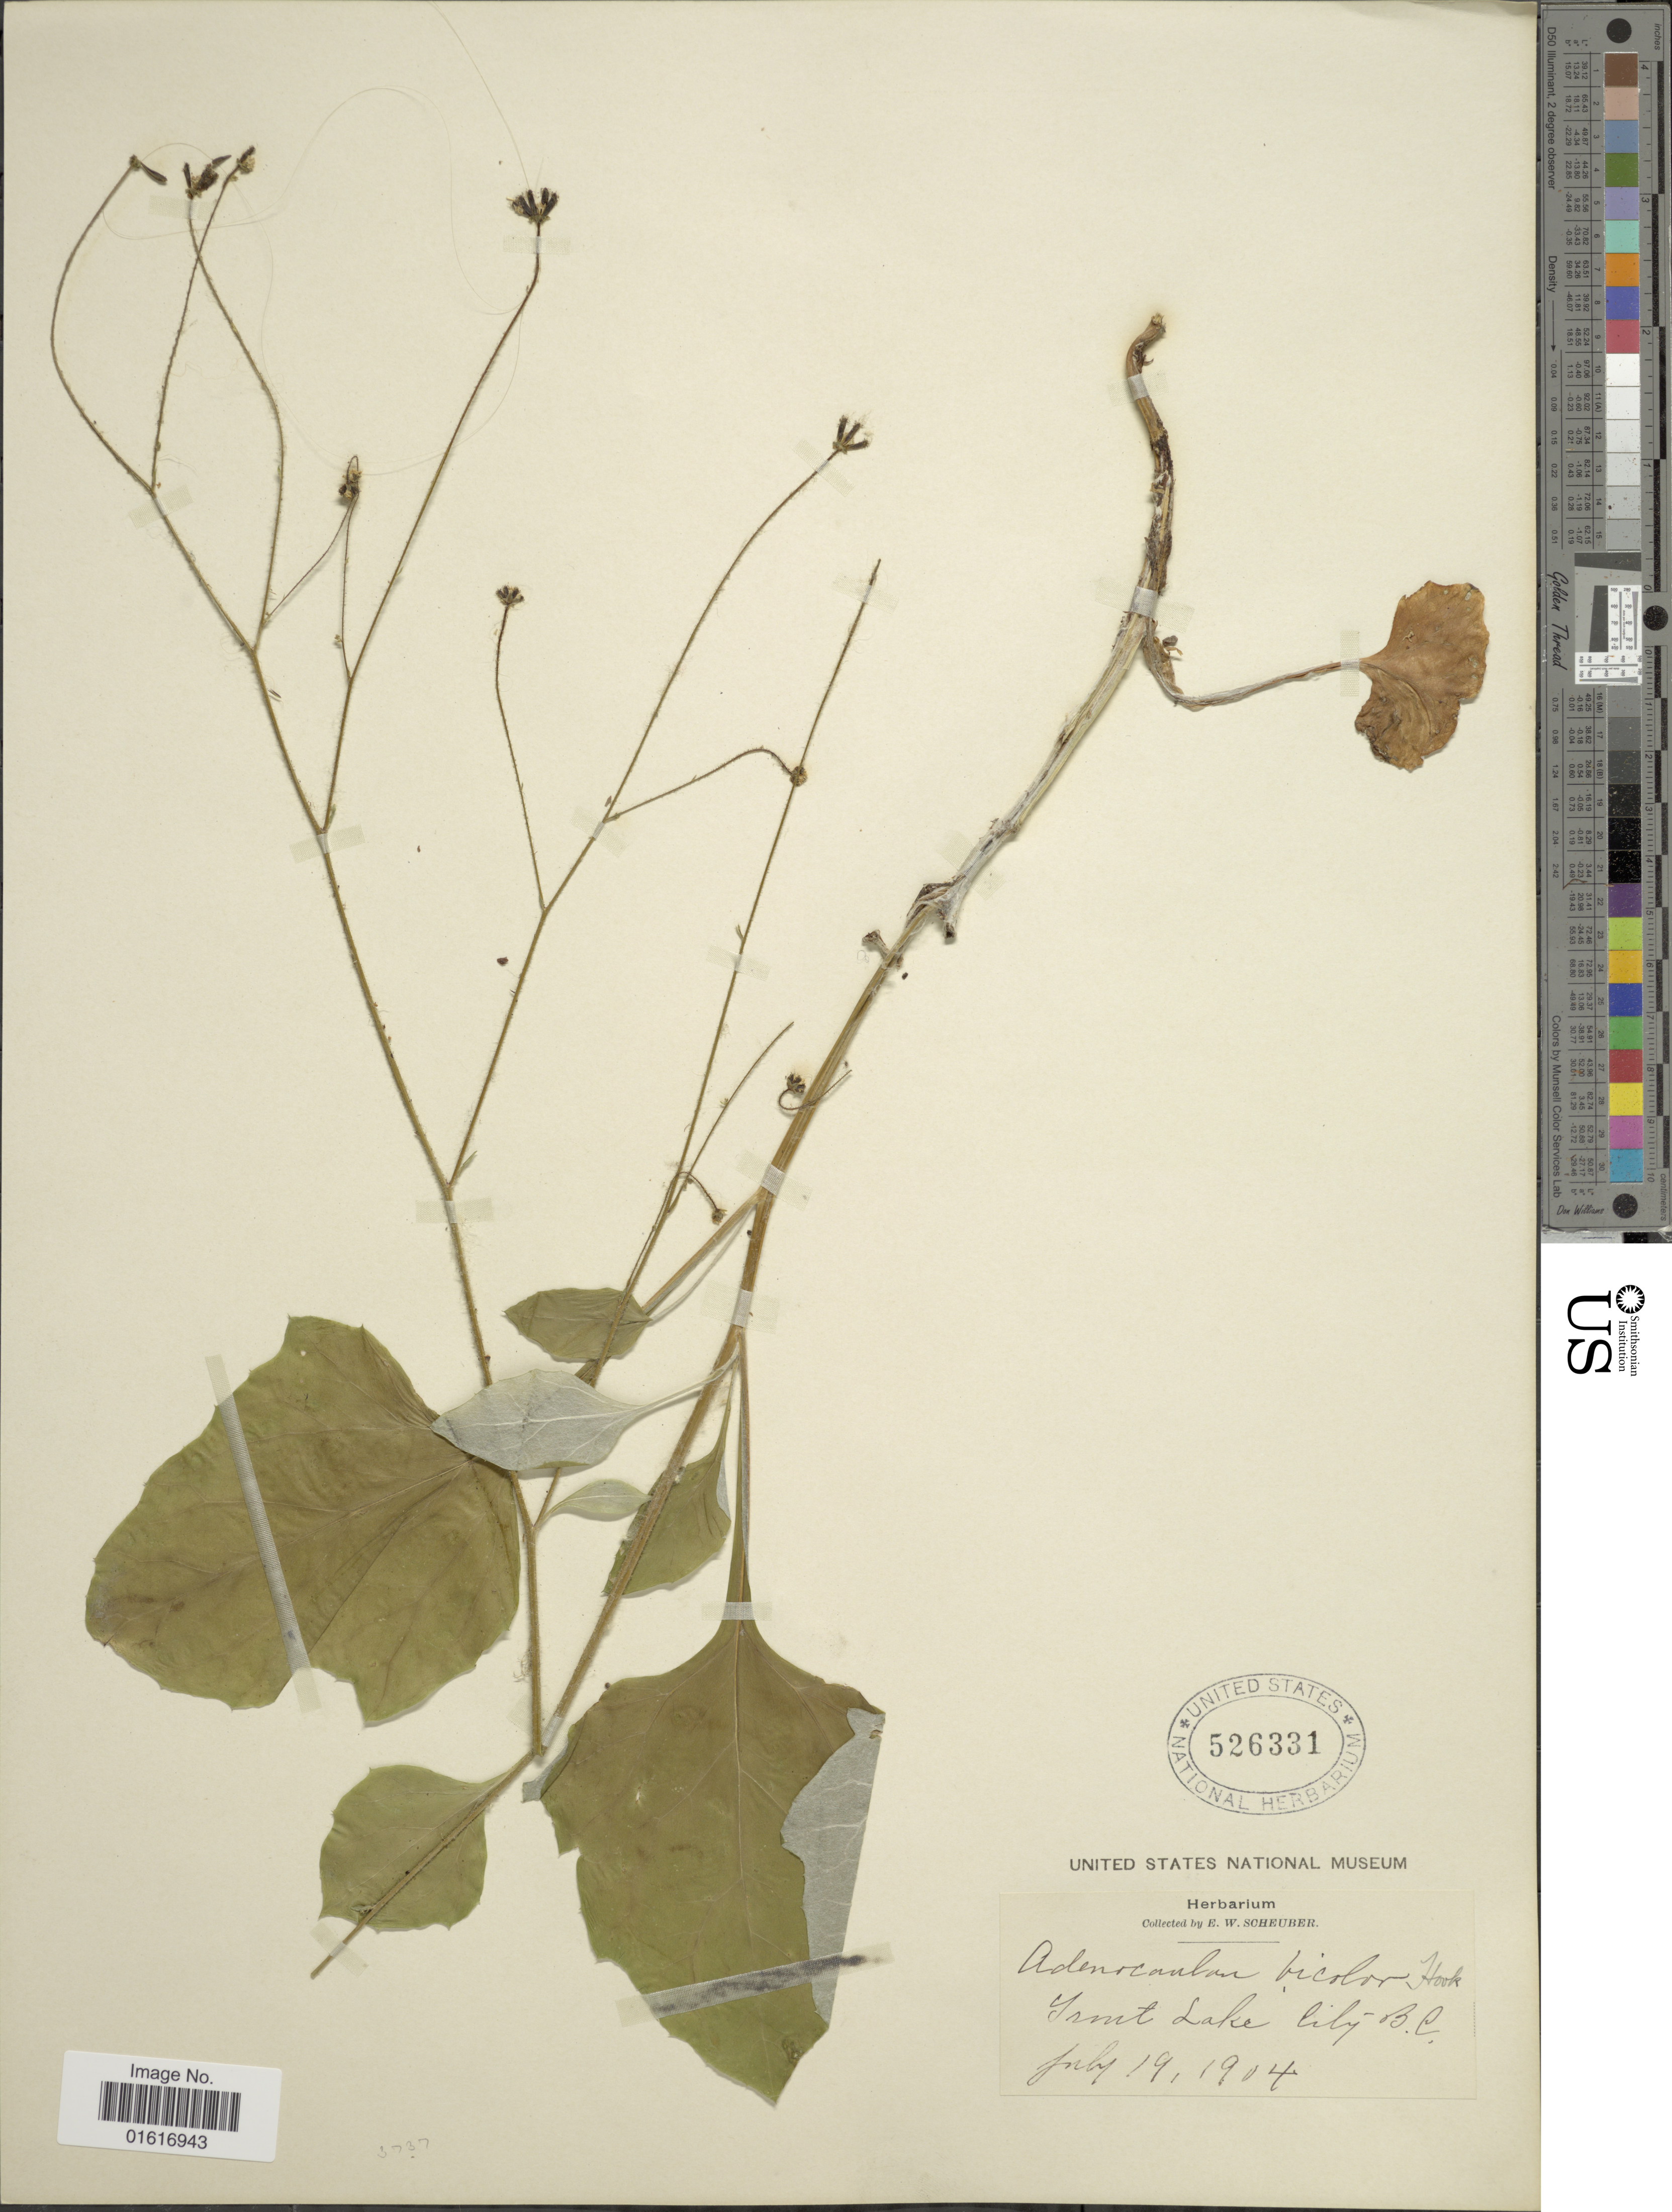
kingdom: Plantae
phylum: Tracheophyta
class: Magnoliopsida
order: Asterales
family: Asteraceae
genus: Adenocaulon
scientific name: Adenocaulon bicolor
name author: Hook.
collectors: E. Scheuber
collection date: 1904-07-19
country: Canada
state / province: British Columbia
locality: Ysmt Lake Lily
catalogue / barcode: US 526331